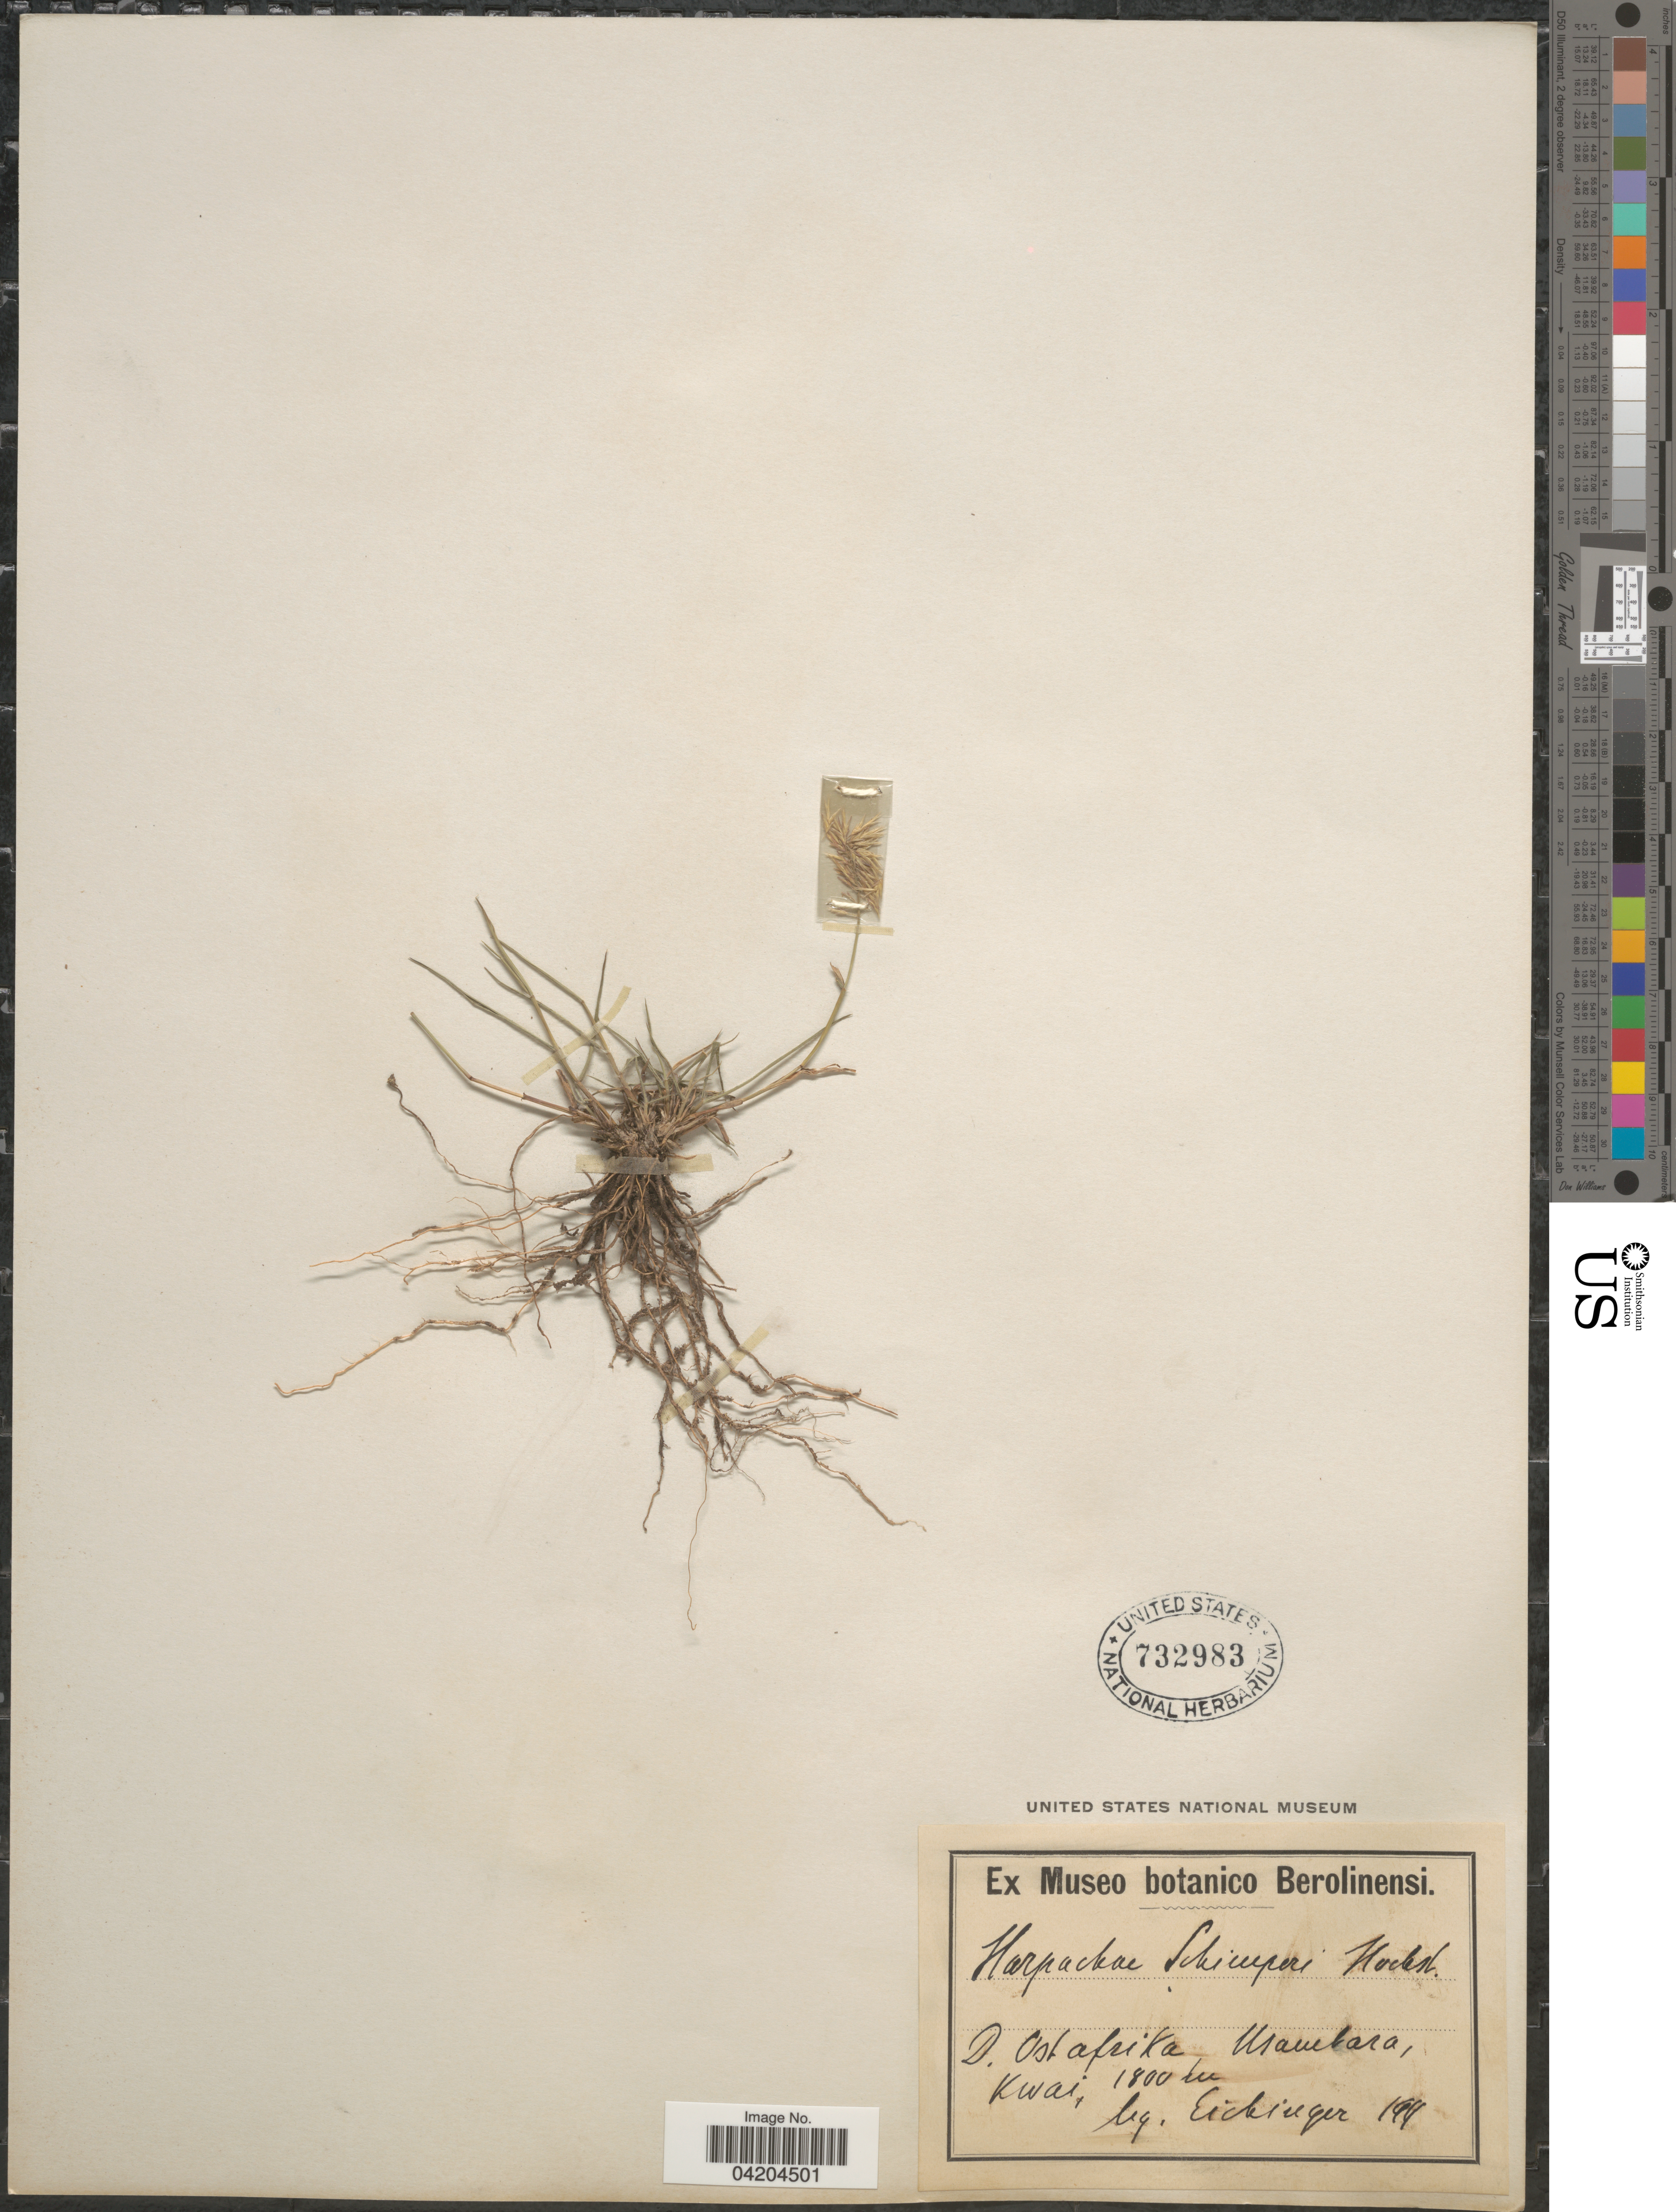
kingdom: Plantae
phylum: Tracheophyta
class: Liliopsida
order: Poales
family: Poaceae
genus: Eragrostis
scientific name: Eragrostis schimperi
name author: (A. Rich.) Benth.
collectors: Eichinger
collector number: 194*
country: Tanzania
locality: D. Ostafrika, Usambara, Kwai.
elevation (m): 1800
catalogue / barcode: US 732983